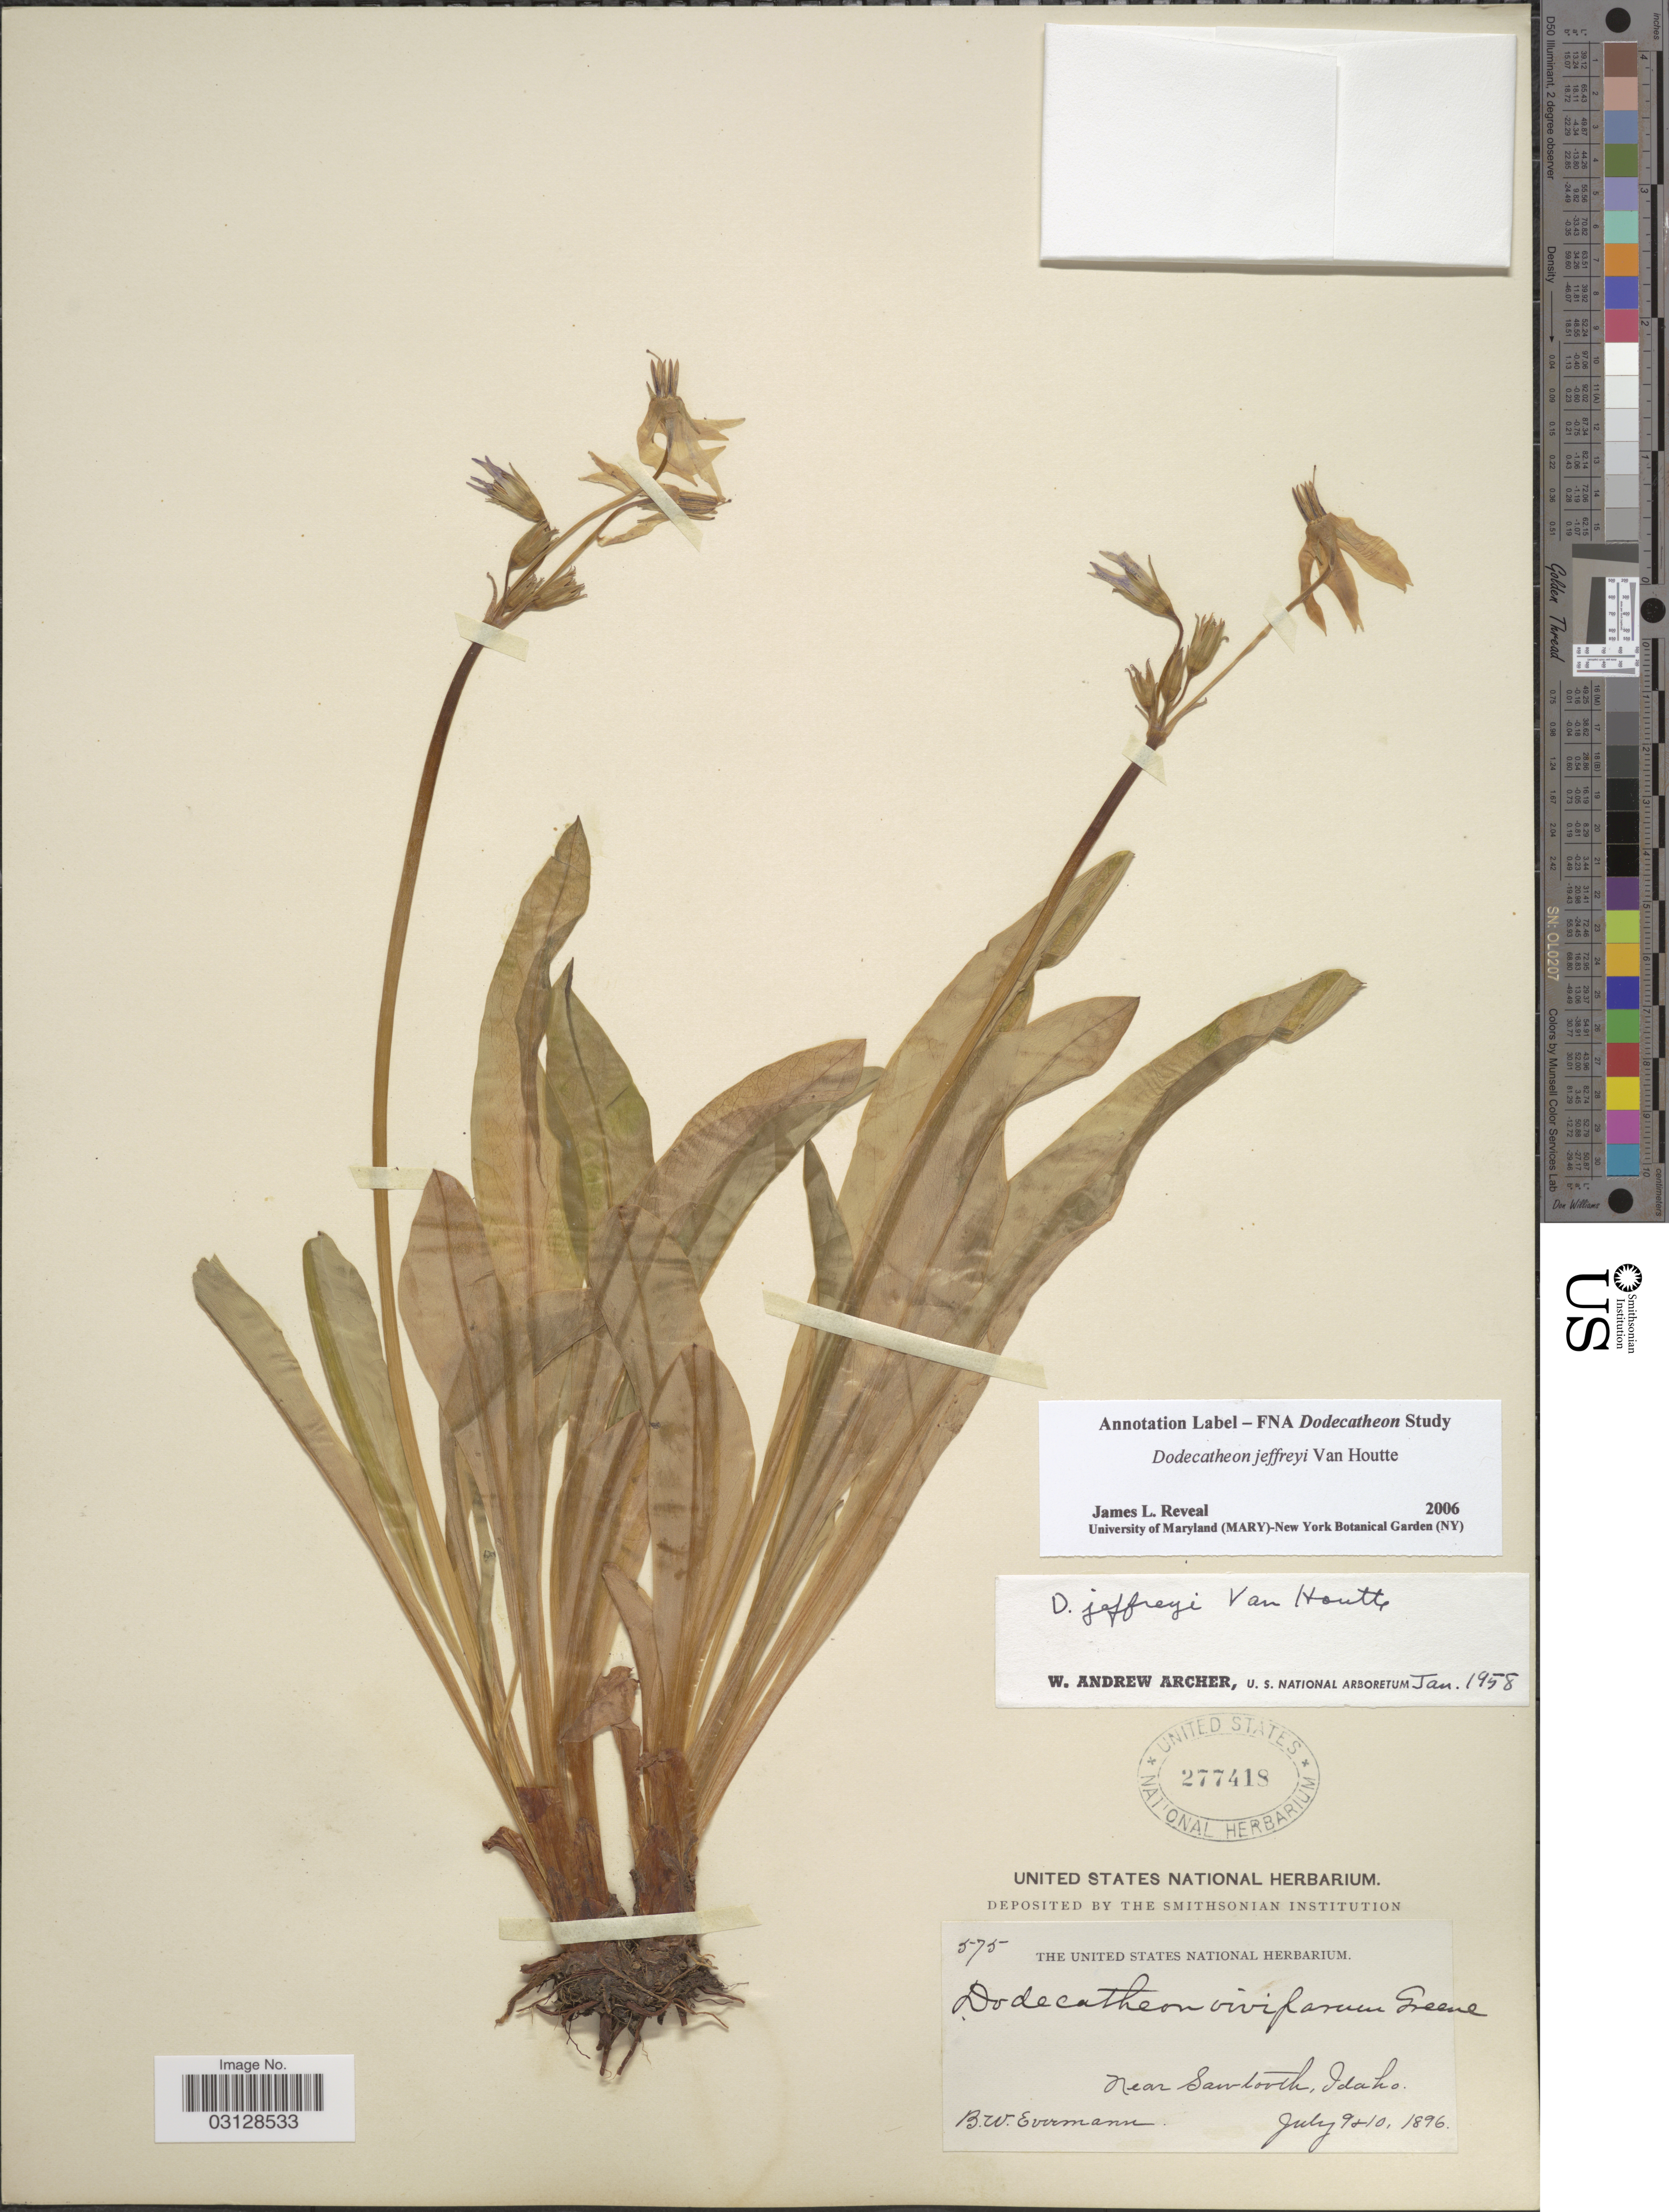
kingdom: Plantae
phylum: Tracheophyta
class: Magnoliopsida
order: Ericales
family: Primulaceae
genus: Dodecatheon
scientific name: Dodecatheon jeffreyi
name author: Van Houtte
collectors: B. W. Evermann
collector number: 575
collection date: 1896-07-09/1896-07-10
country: United States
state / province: Idaho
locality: Near Sawtooth.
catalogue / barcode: US 277418